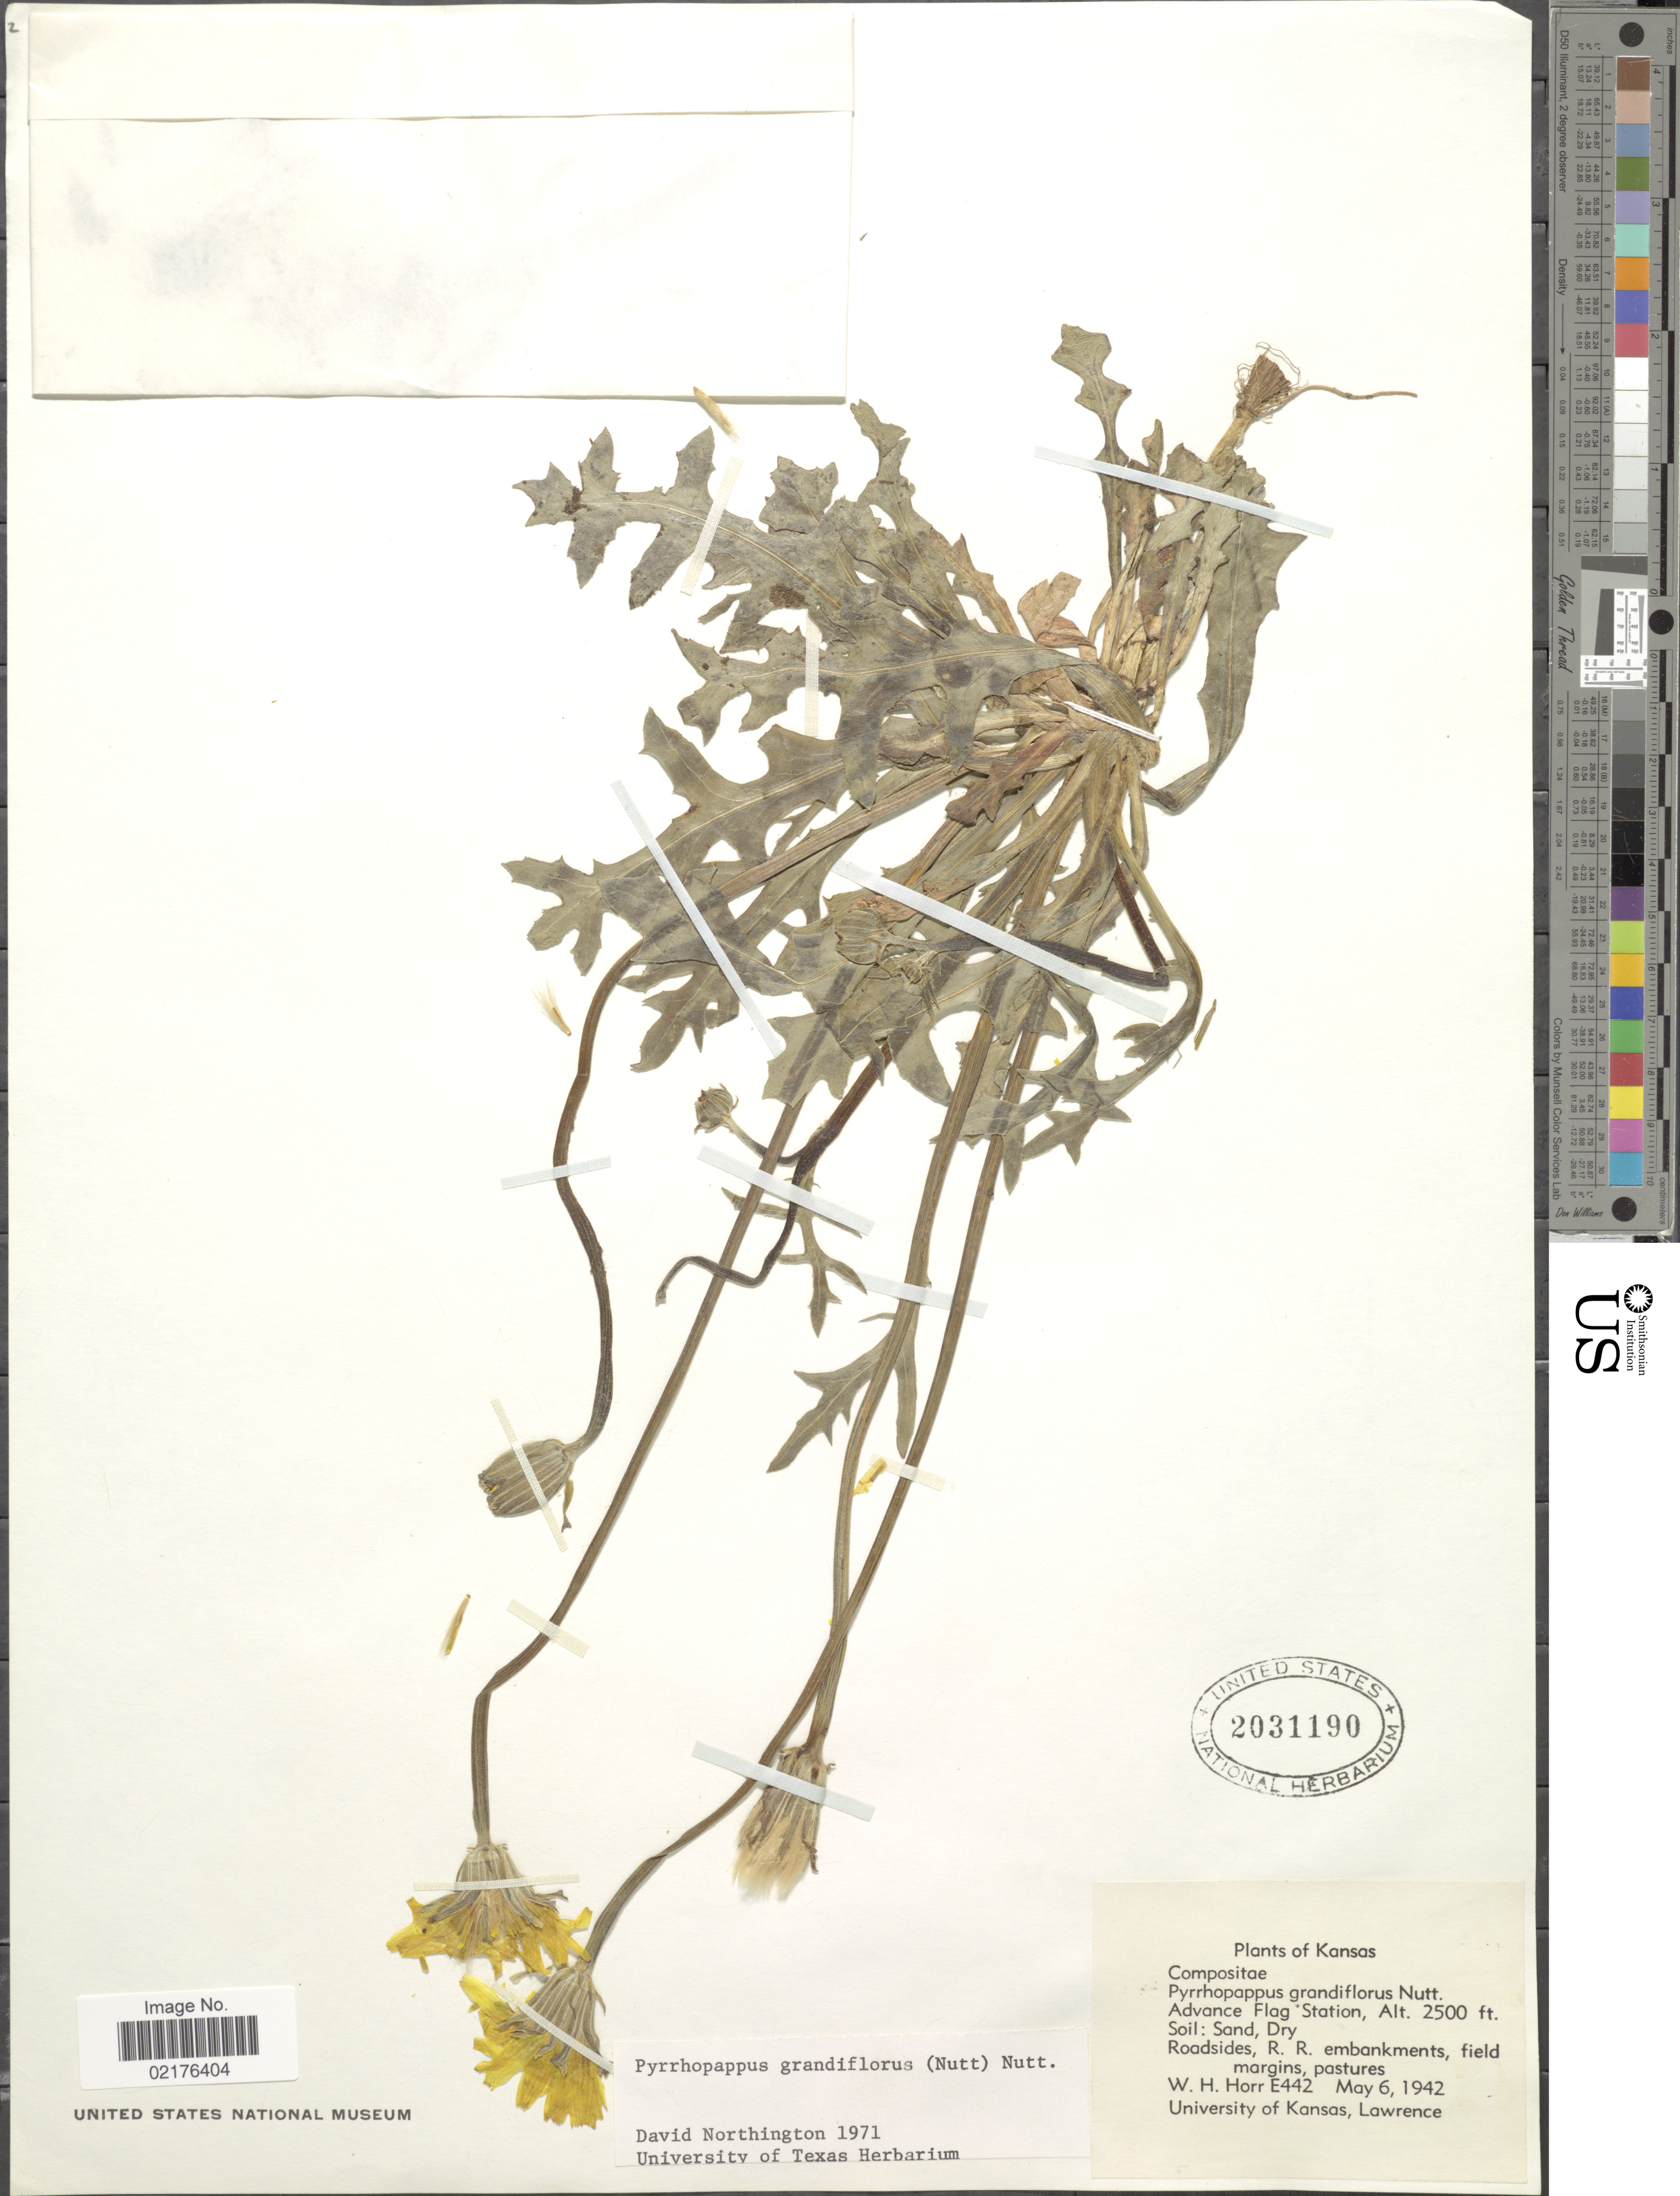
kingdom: Plantae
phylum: Tracheophyta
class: Magnoliopsida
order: Asterales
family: Asteraceae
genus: Pyrrhopappus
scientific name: Pyrrhopappus grandiflorus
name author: (Nutt.) Nutt.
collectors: W. H. Horr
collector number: E442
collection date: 1942-05-06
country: United States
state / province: Kansas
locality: Advance Flag Station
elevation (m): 762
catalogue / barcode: US 2031190